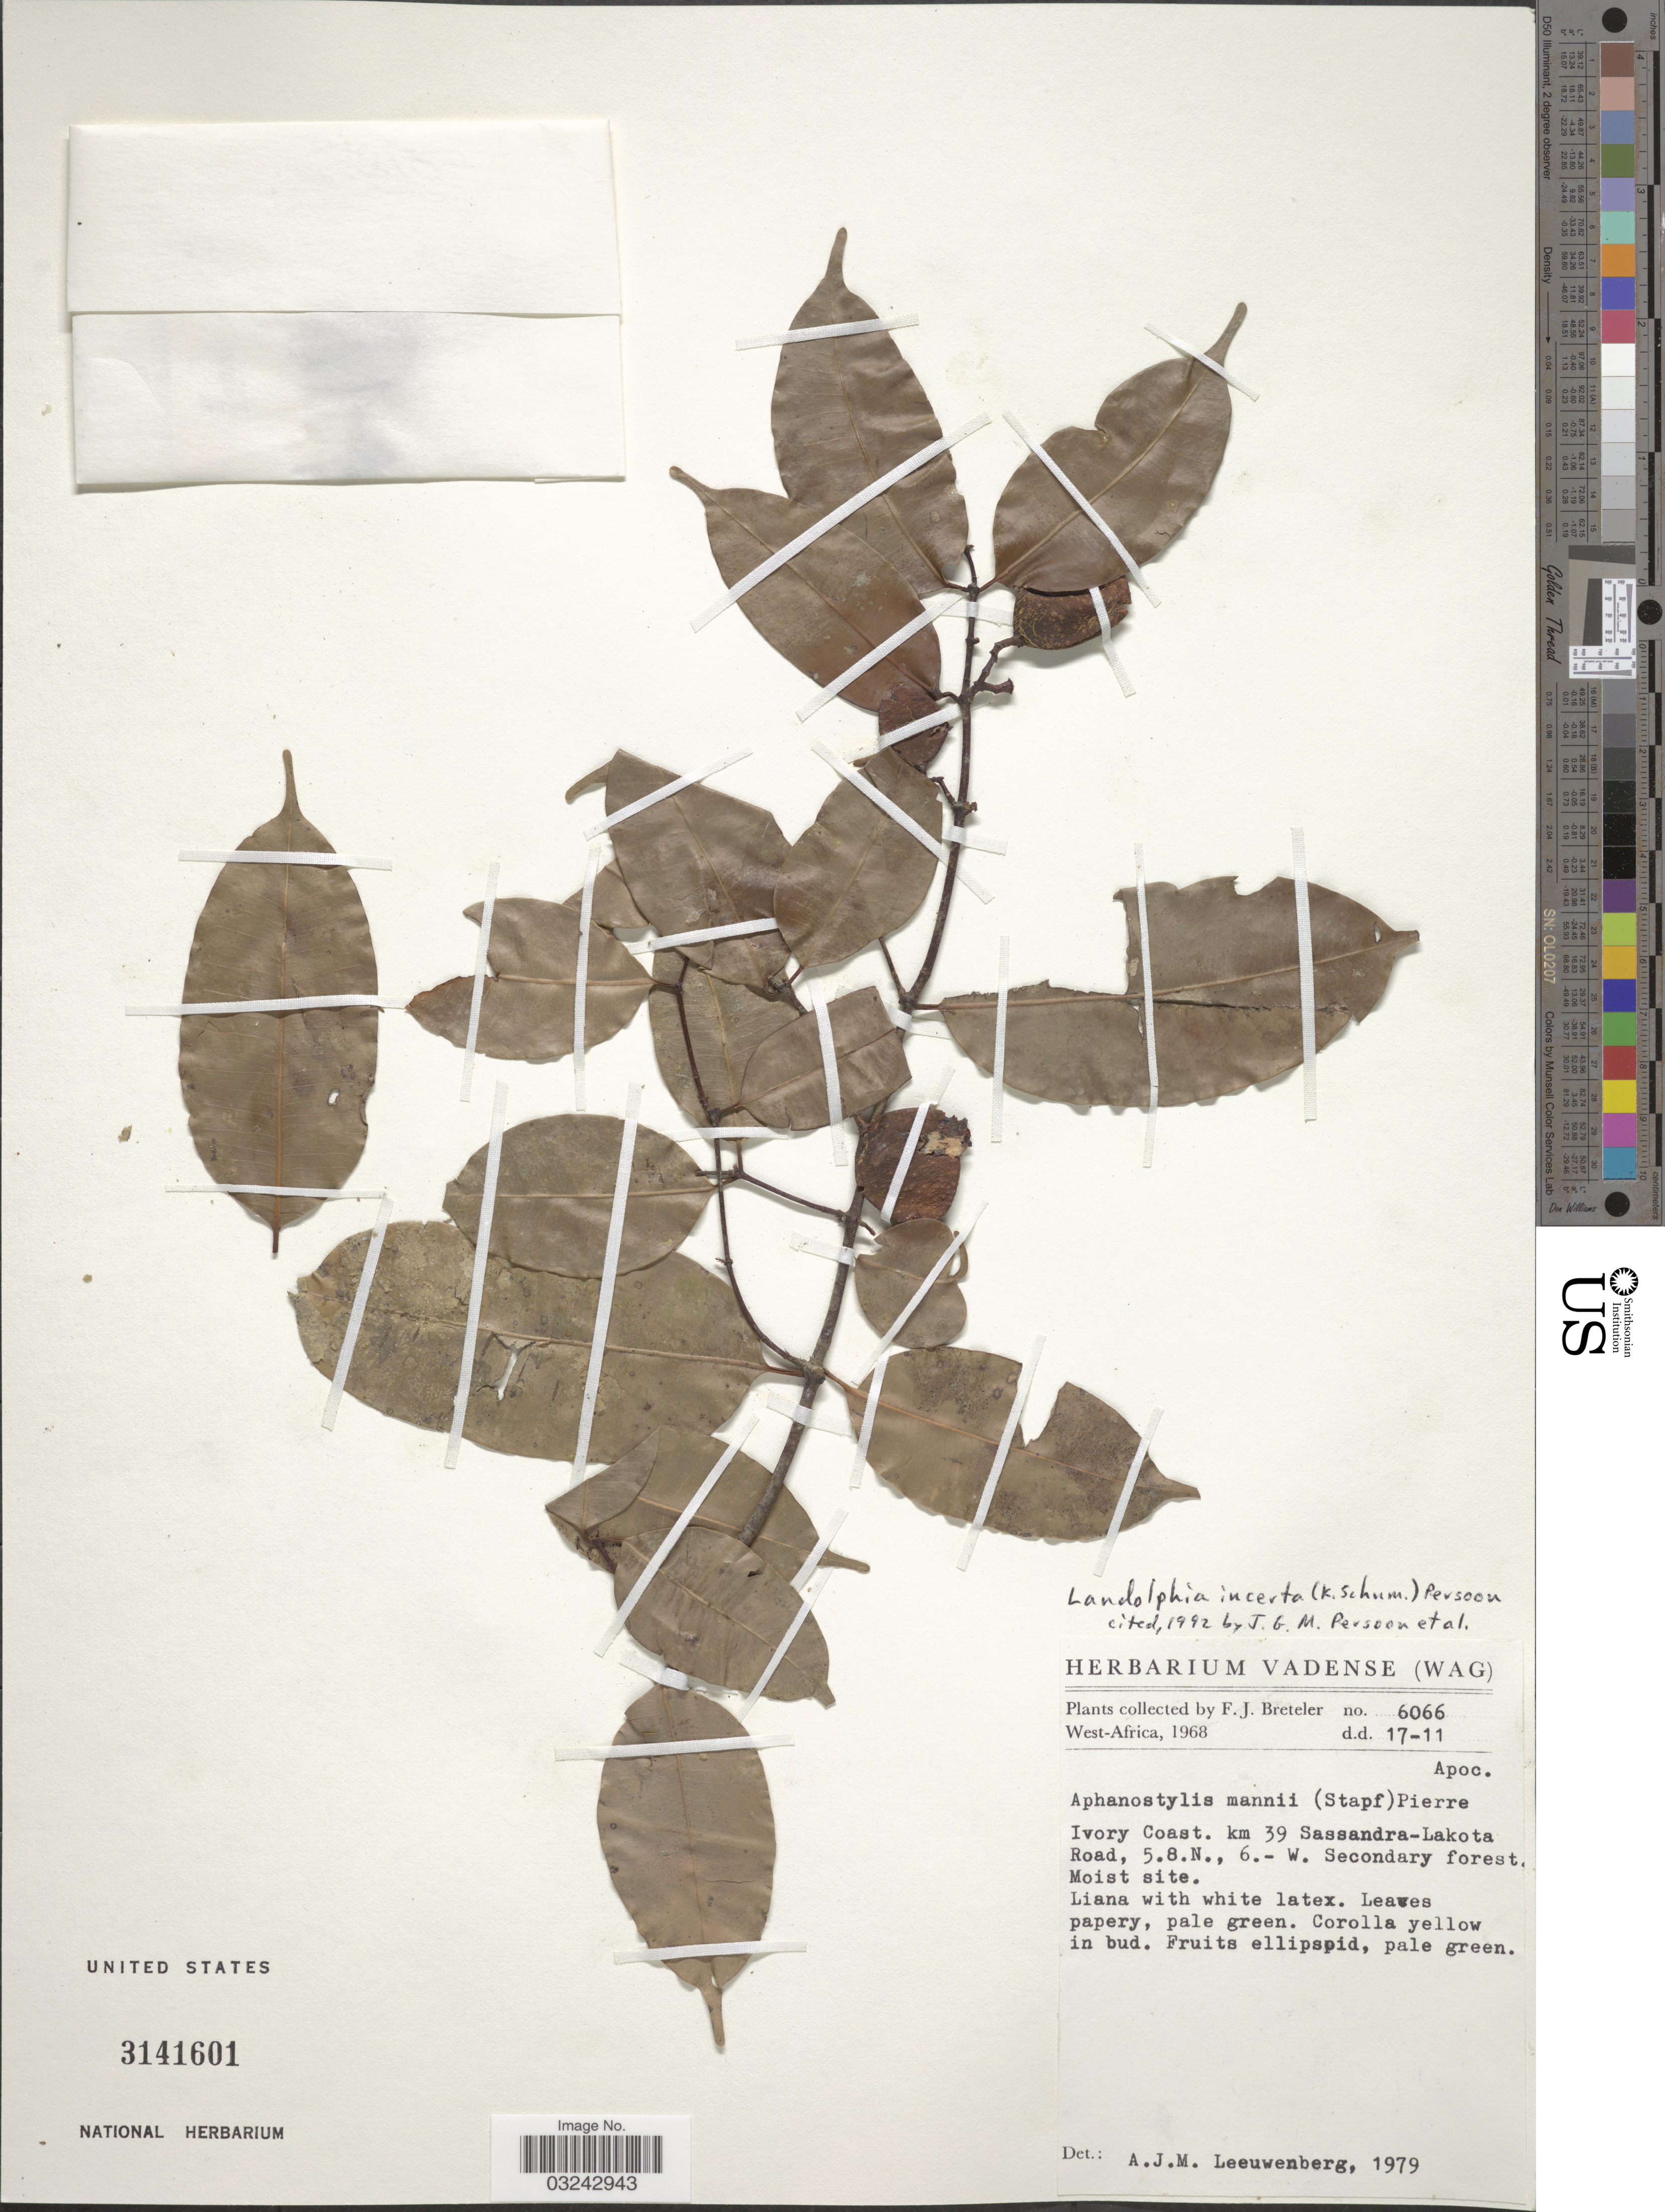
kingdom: Plantae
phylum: Tracheophyta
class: Magnoliopsida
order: Gentianales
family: Apocynaceae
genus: Landolphia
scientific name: Landolphia incerta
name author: (K. Schum.) J.G.M. Pers.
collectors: F. J. Breteler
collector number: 6066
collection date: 1968-11-17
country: Ivory Coast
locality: West-Africa, km 39 Sassandra-Lakota Road.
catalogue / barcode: US 3141601